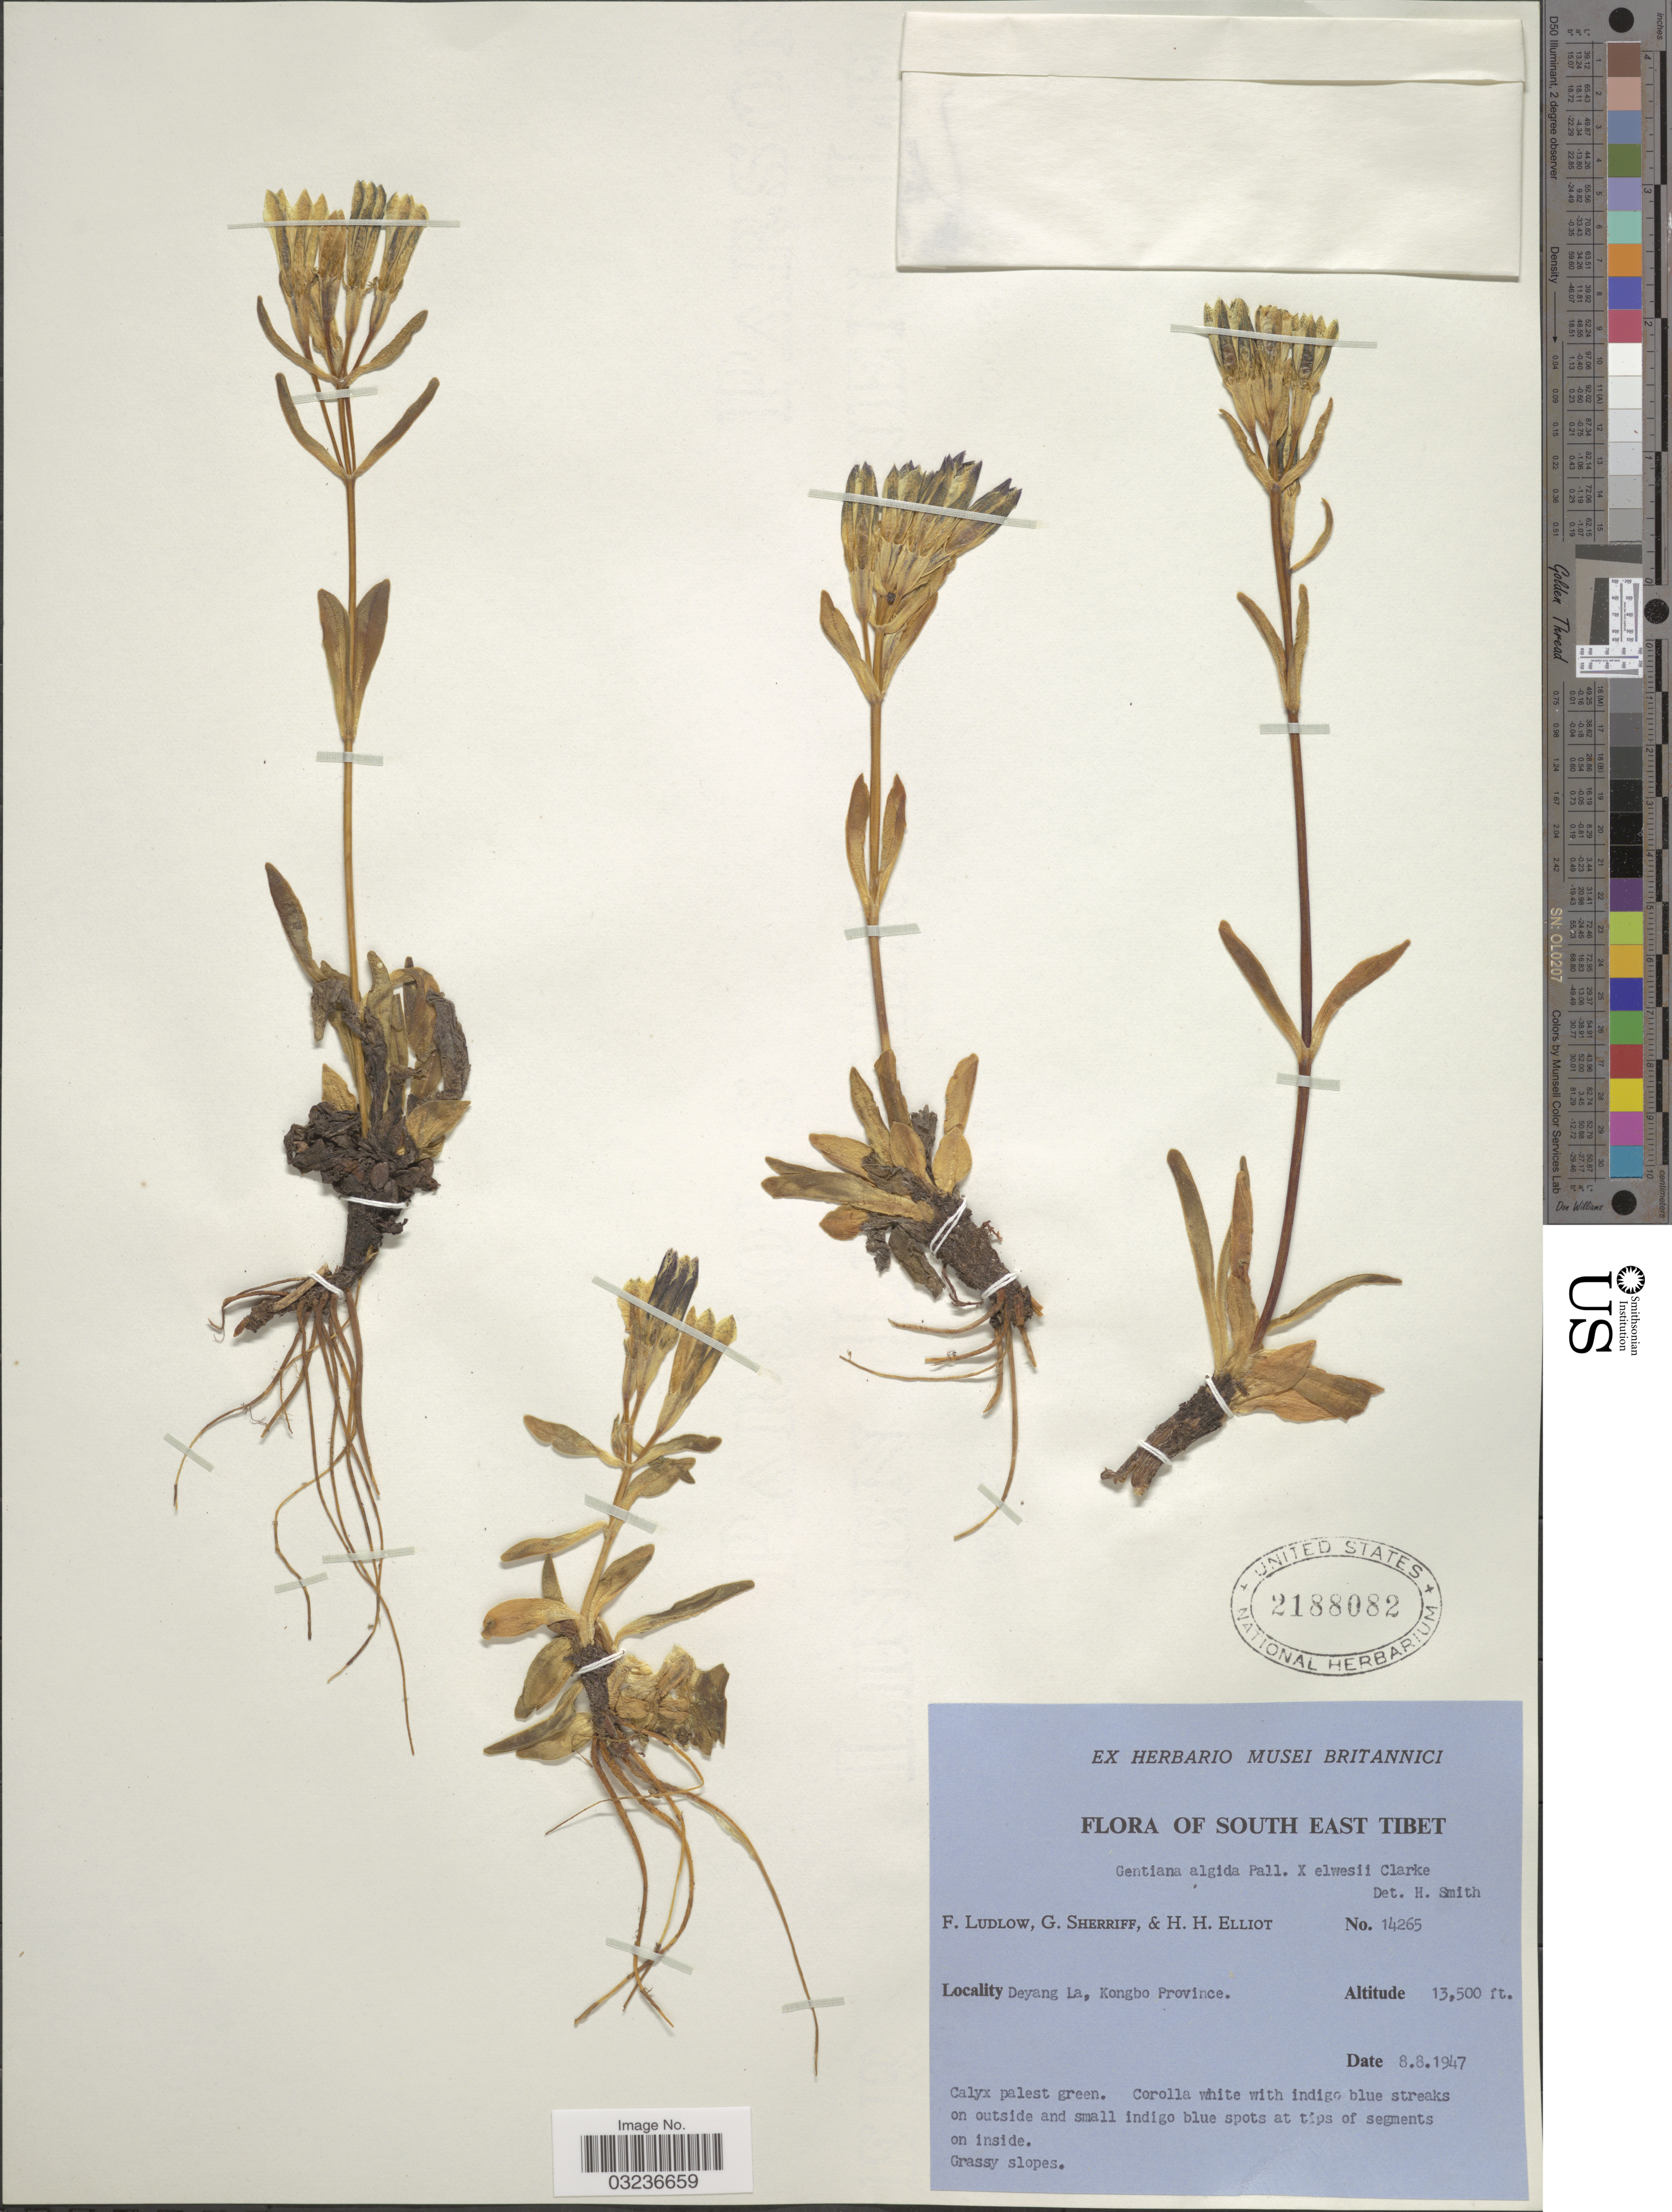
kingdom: Plantae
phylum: Tracheophyta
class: Magnoliopsida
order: Gentianales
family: Gentianaceae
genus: Gentiana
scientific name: Gentiana frigida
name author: Haenke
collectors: F. Ludlow, G. Sherriff & H. H. Elliot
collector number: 14265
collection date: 1947-08-08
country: China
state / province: Xizang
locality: South East Tibet. Deyang La, Kongbo Province.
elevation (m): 4115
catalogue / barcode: US 2188082